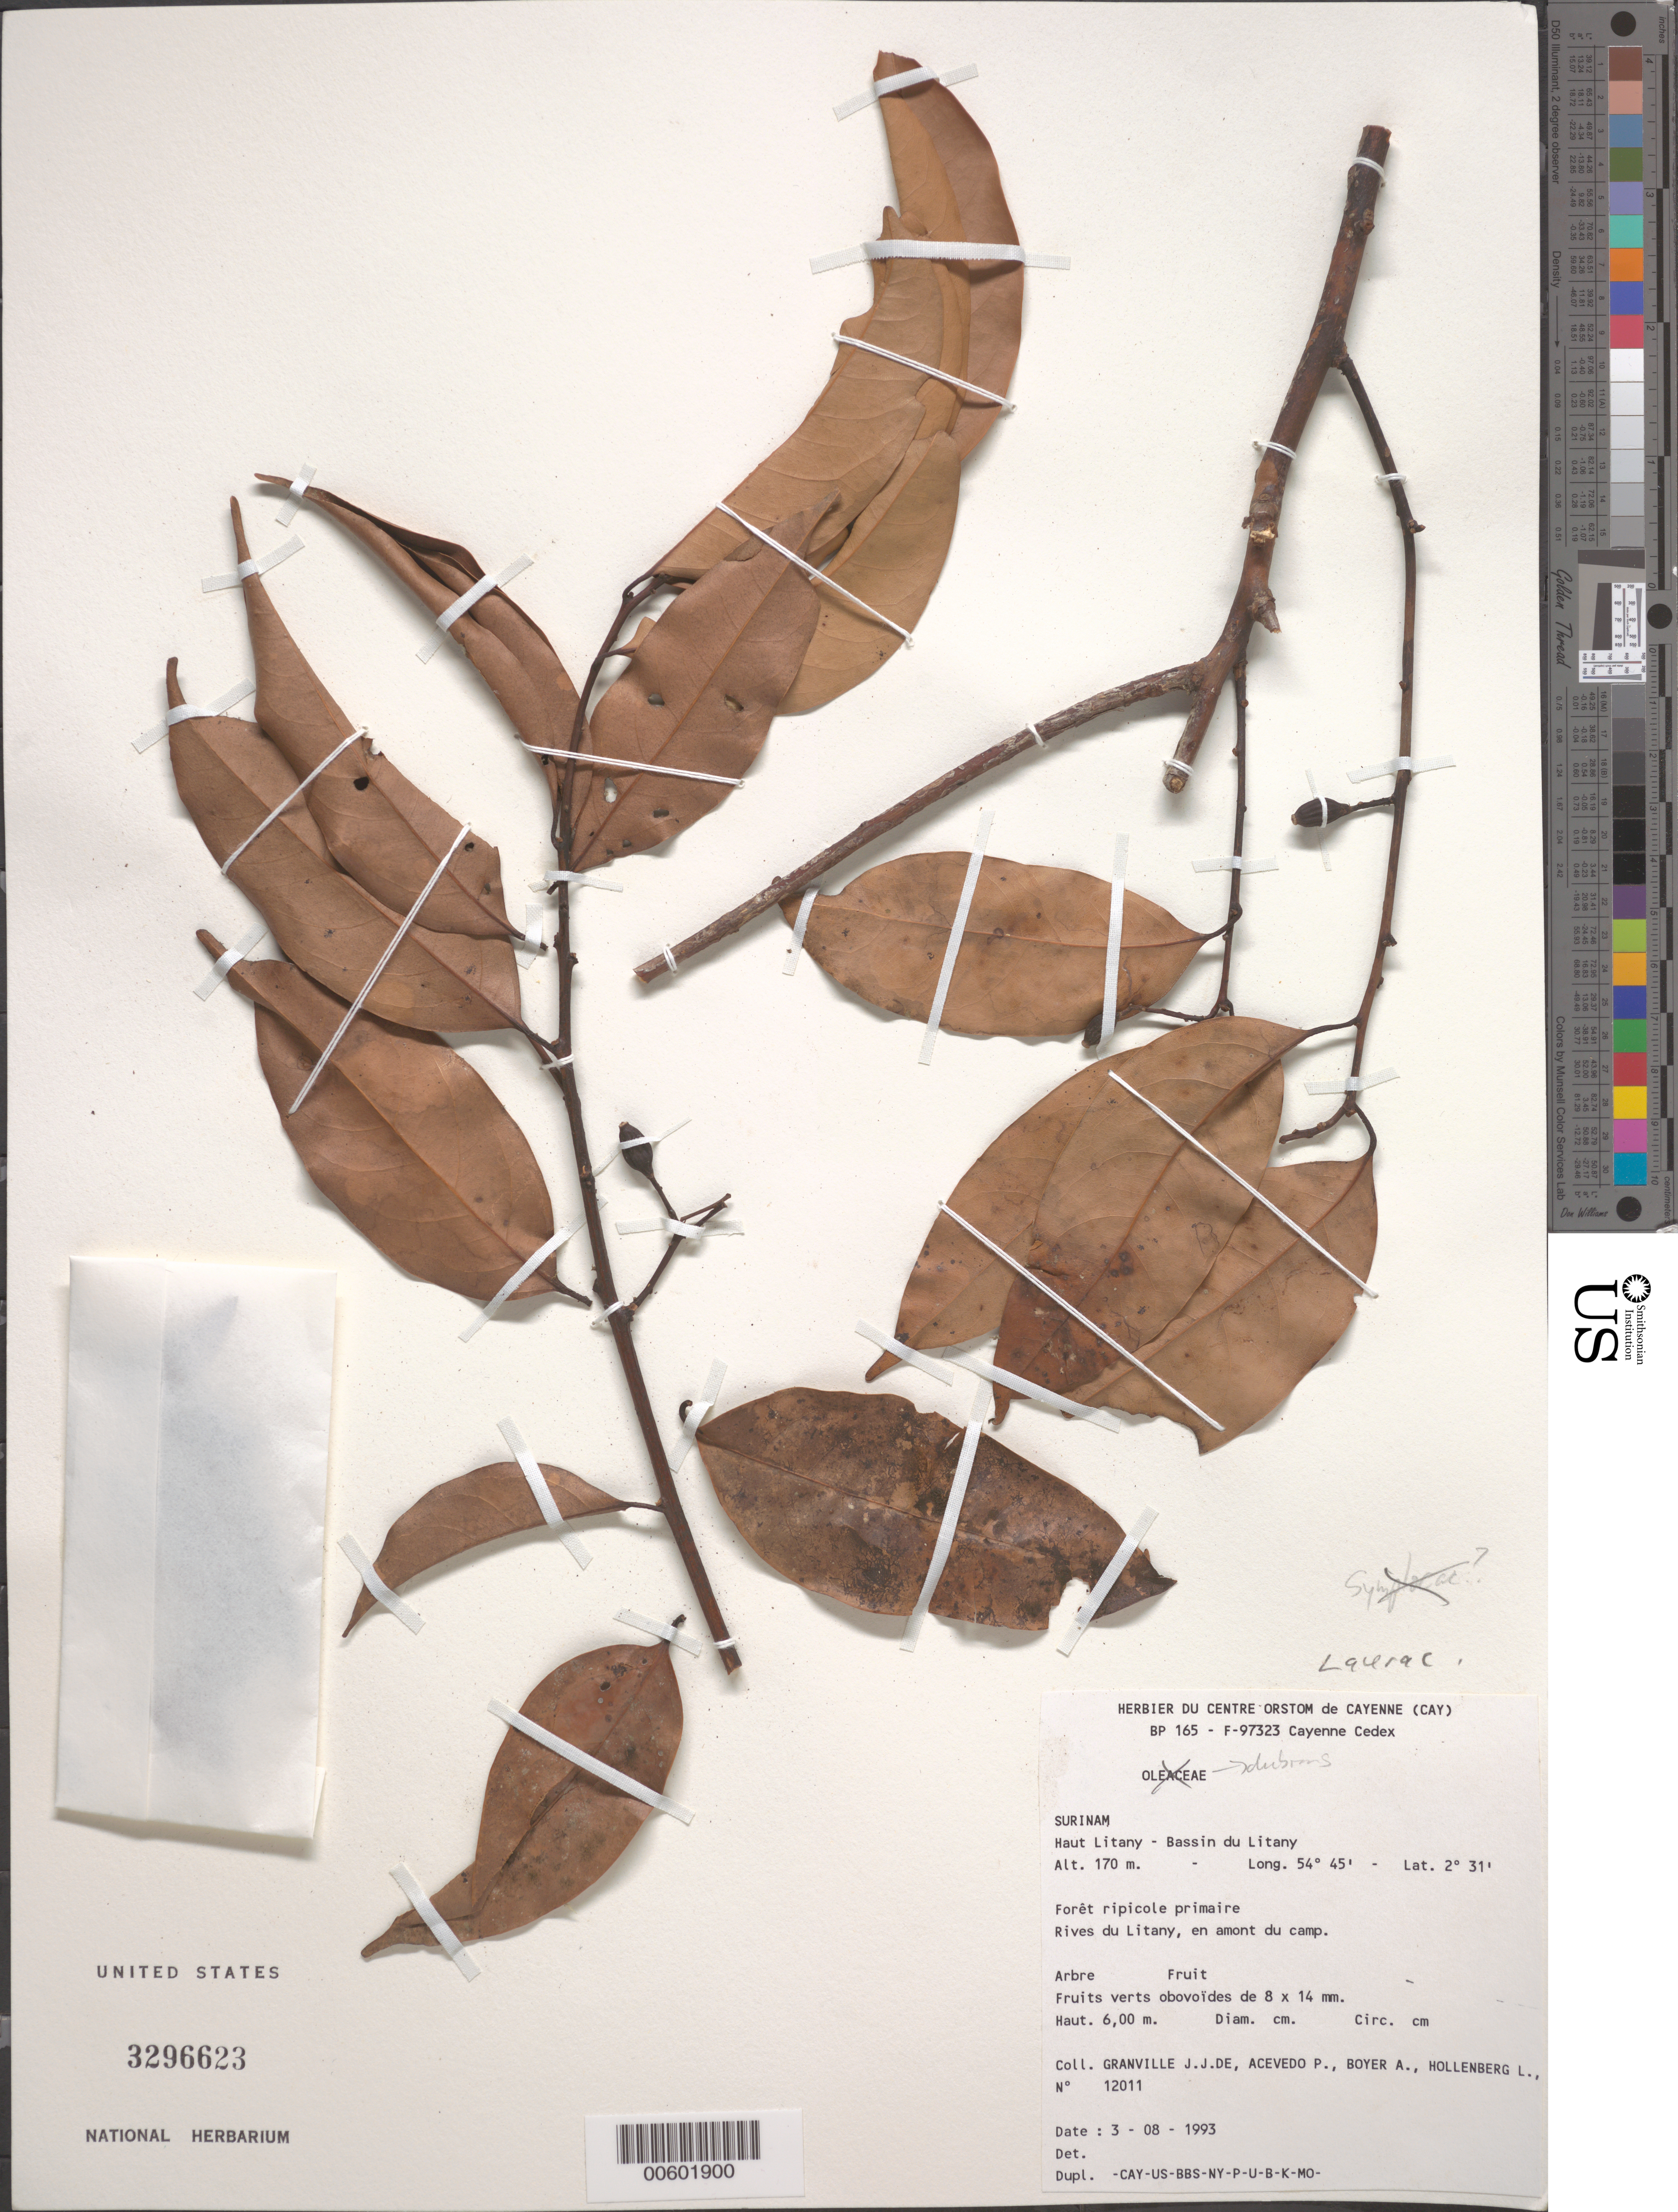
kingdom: Plantae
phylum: Tracheophyta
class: Magnoliopsida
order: Laurales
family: Lauraceae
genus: Cryptocarya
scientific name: Cryptocarya guianensis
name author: Meisn.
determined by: Chanderbali, Andre Shashi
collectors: J.-J. de Granville, P. Acevedo-Rodr., A. Boyer & L. Hollenberg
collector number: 12011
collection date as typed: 3-Aug-93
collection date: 1993-08-03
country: Suriname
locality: Haut Litany, Bassin du Litany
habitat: Primary riparian forest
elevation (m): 170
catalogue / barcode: US 3296623